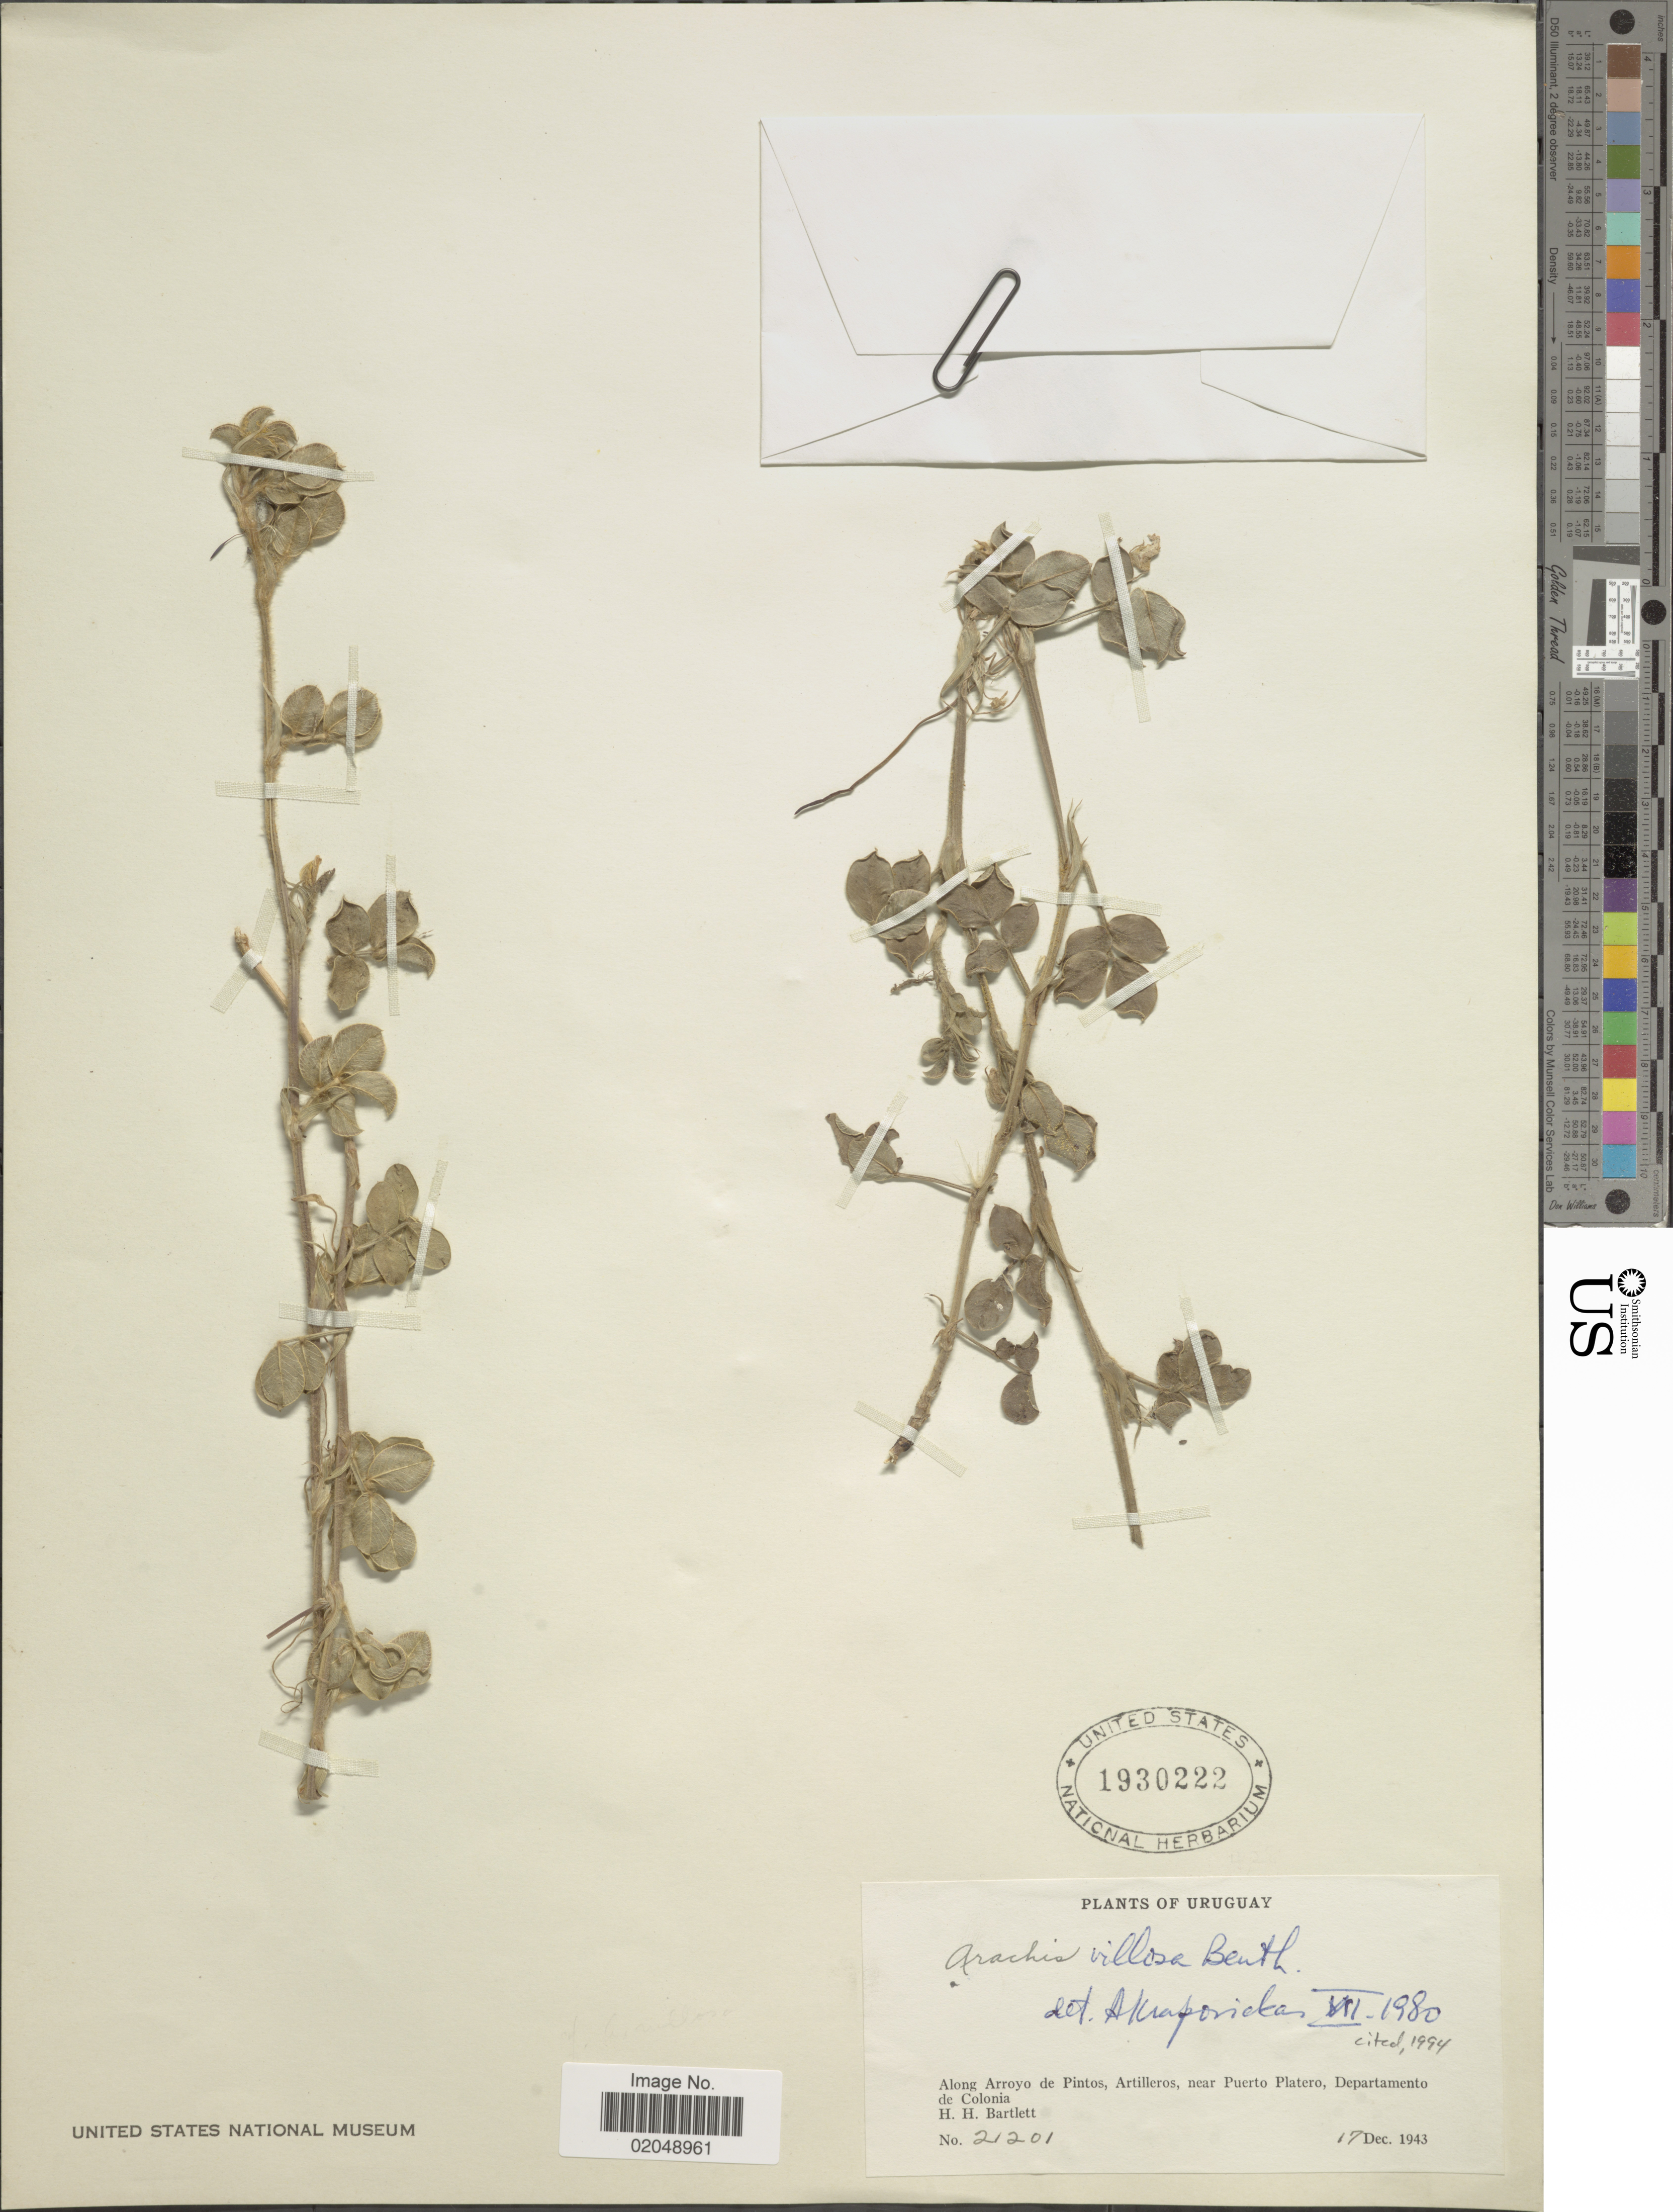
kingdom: Plantae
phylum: Tracheophyta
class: Magnoliopsida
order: Fabales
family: Fabaceae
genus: Arachis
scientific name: Arachis villosa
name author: Benth.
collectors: H. H. Bartlett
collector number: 21201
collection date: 1943-12-17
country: Uruguay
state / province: Colonia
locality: Along Arroyo de Pintos, Artilleros, near Puerto Platero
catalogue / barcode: US 1930222